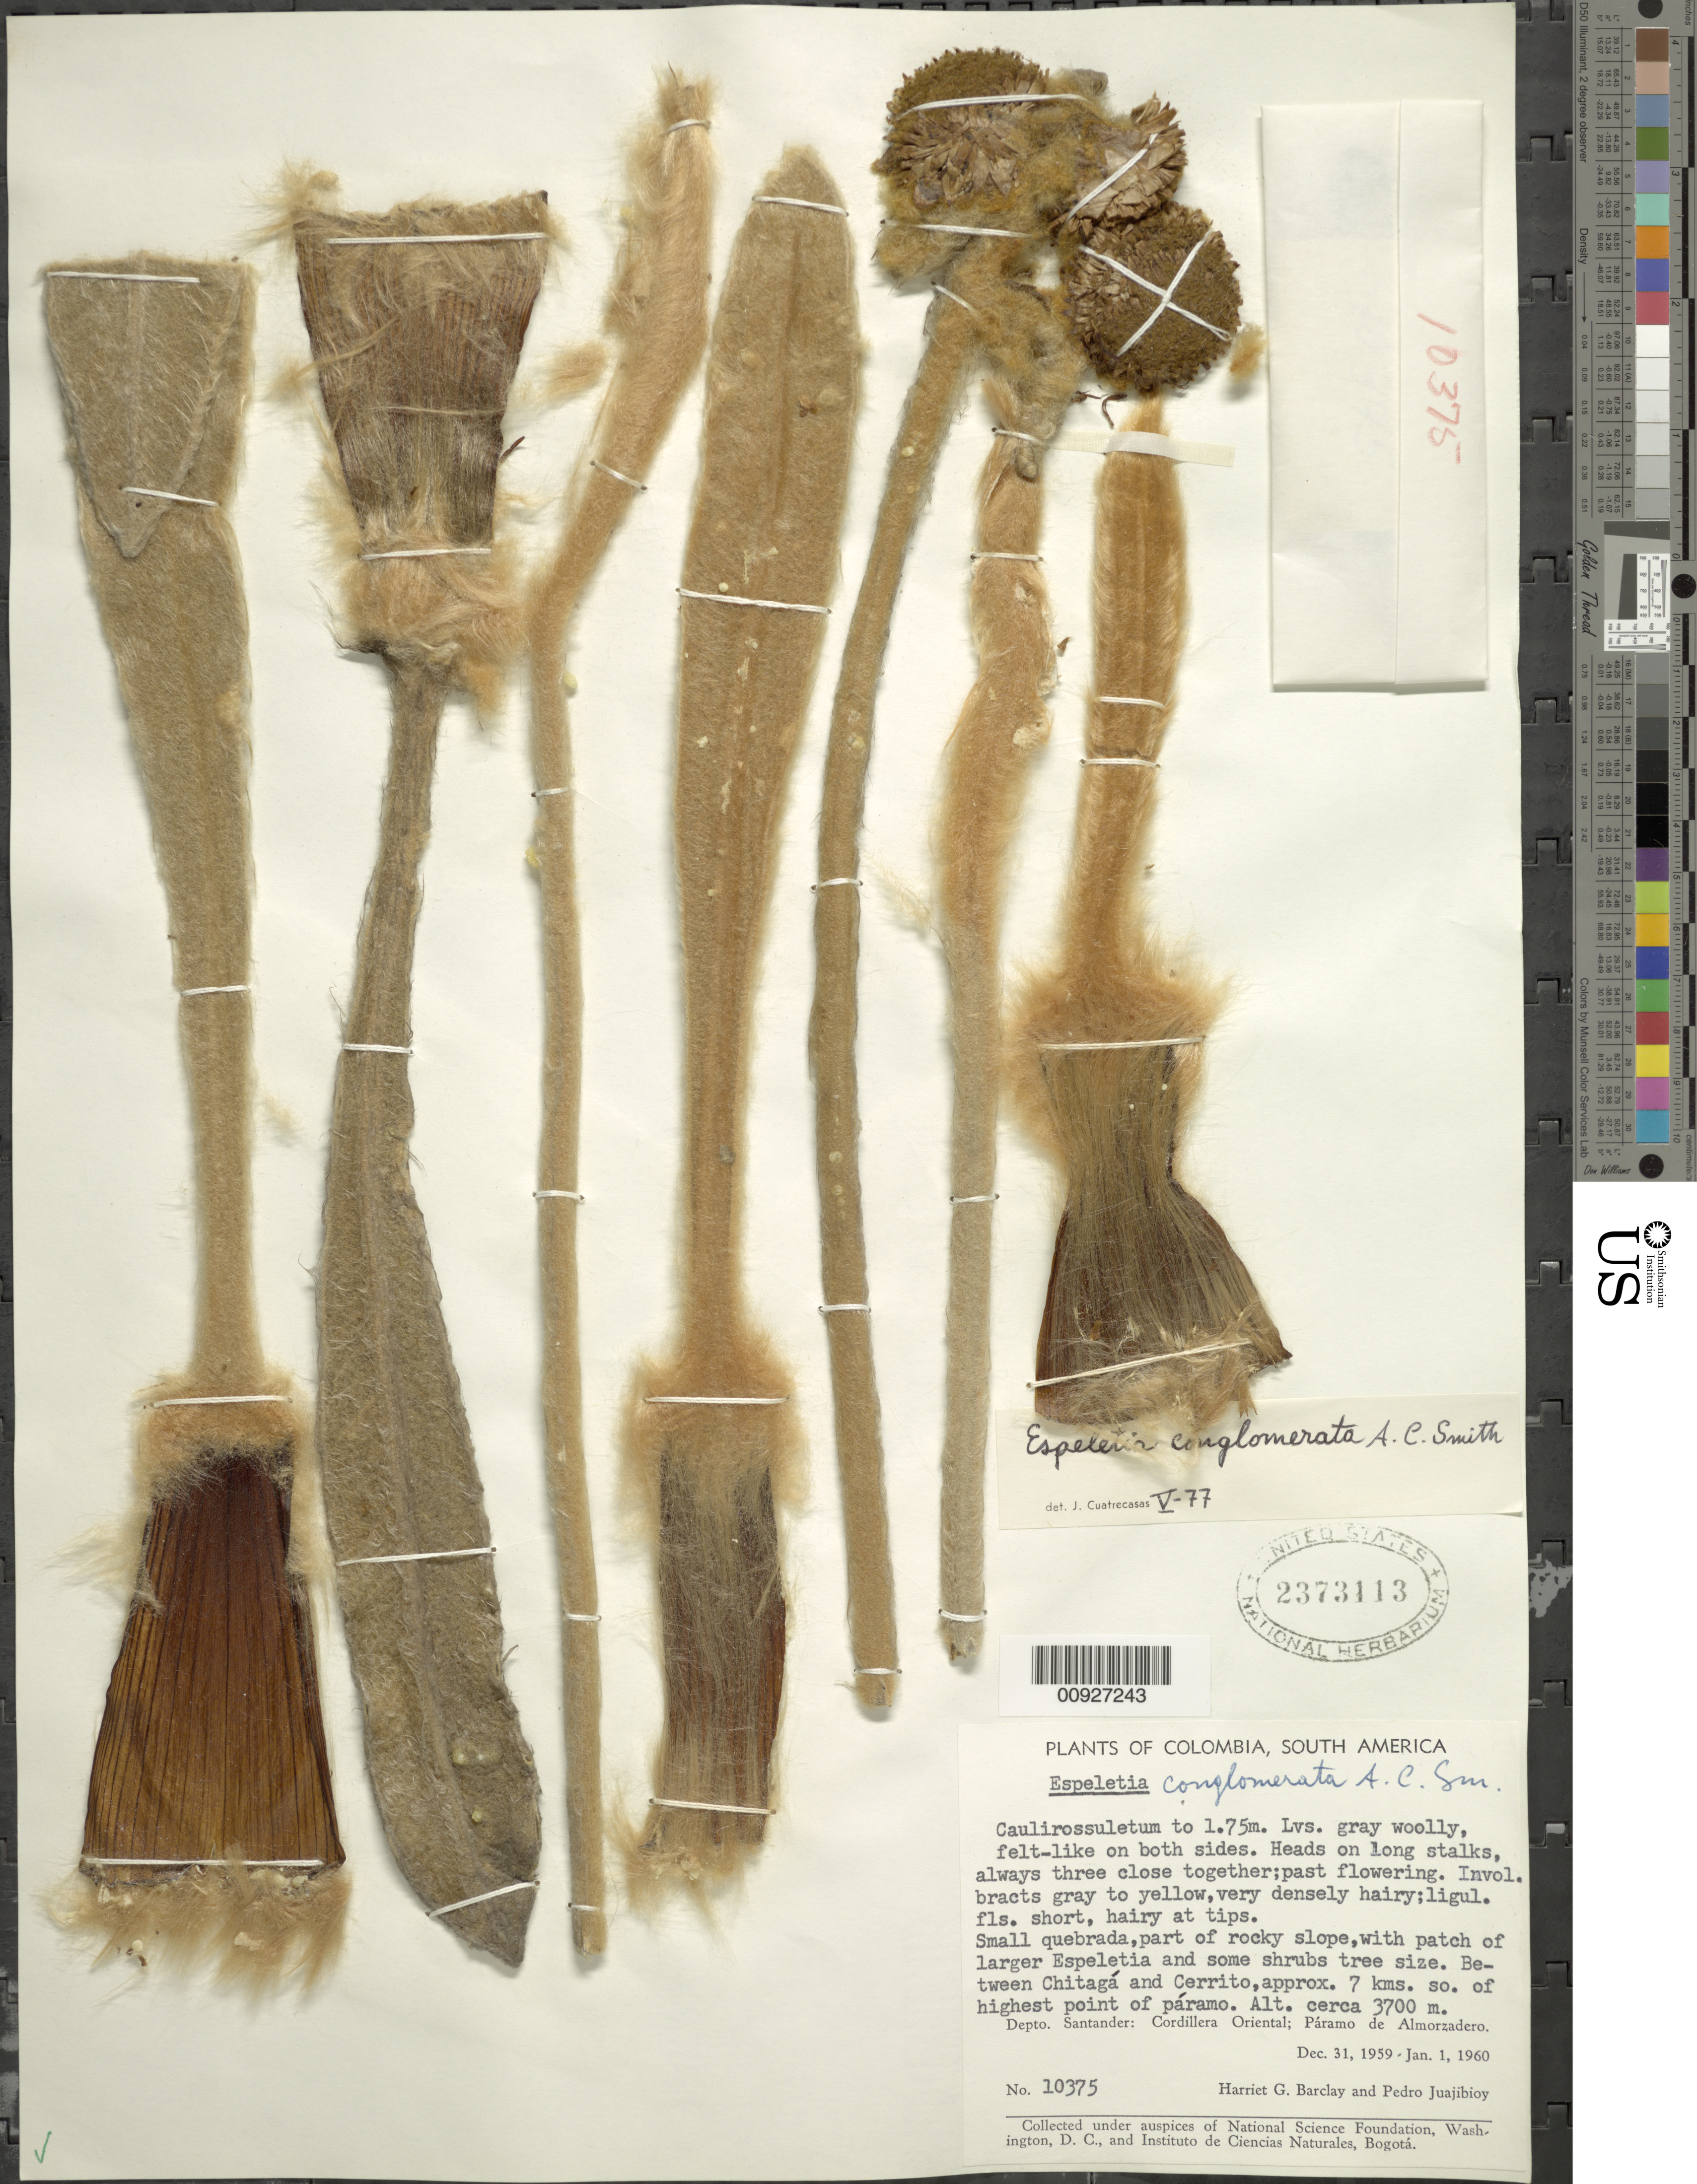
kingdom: Plantae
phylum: Tracheophyta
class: Magnoliopsida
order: Asterales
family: Asteraceae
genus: Espeletia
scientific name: Espeletia conglomerata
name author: A.C. Sm.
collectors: H. G. Barclay & P. Juajibioy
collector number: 10375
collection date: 1959-12-31/1960-01-01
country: Colombia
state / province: Santander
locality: P. del Almorzadero. Between Chitagá and Cerrito, aprox. 7 kms. so. of highest point of páramo.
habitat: Small quebrada, part of rocky slope, with patch of larger Espeletia and some shrubs tree size.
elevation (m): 3700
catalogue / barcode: US 2373113